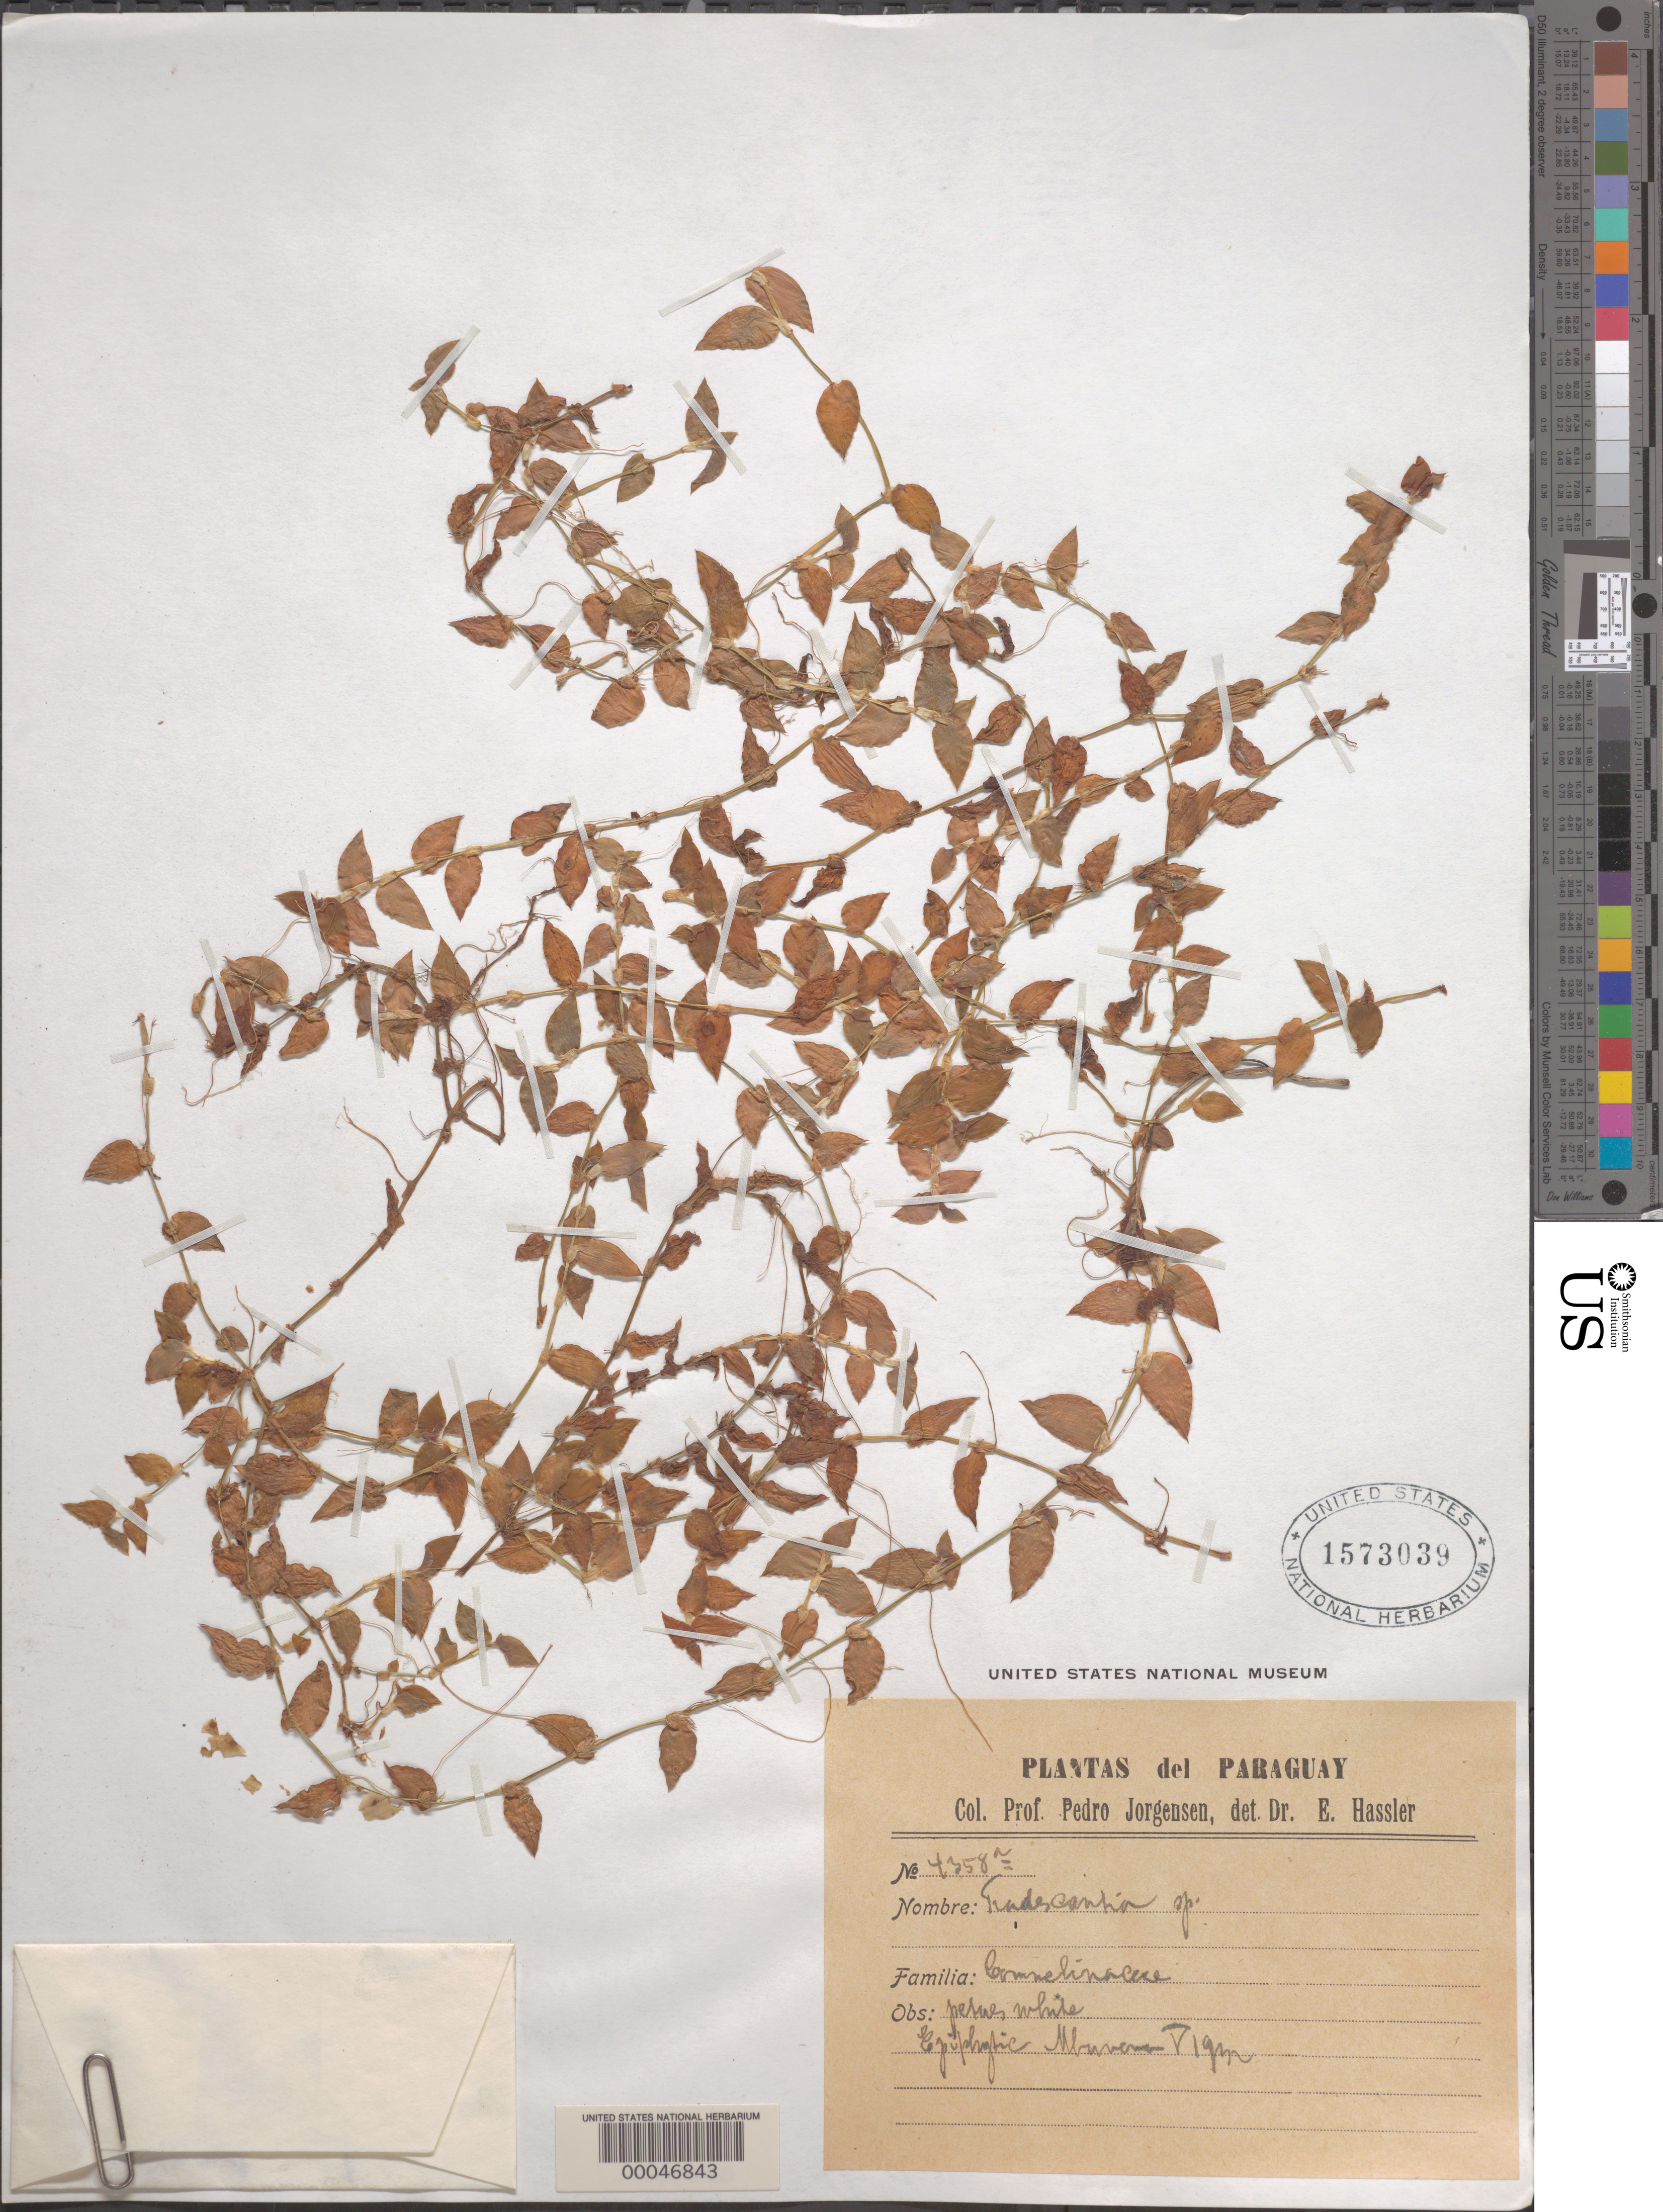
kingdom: Plantae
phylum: Tracheophyta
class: Liliopsida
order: Commelinales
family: Commelinaceae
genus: Callisia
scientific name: Callisia repens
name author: (Jacq.) L.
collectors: P. Jorgensen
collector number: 4358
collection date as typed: May 1900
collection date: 1900-05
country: Paraguay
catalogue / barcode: US 1573039